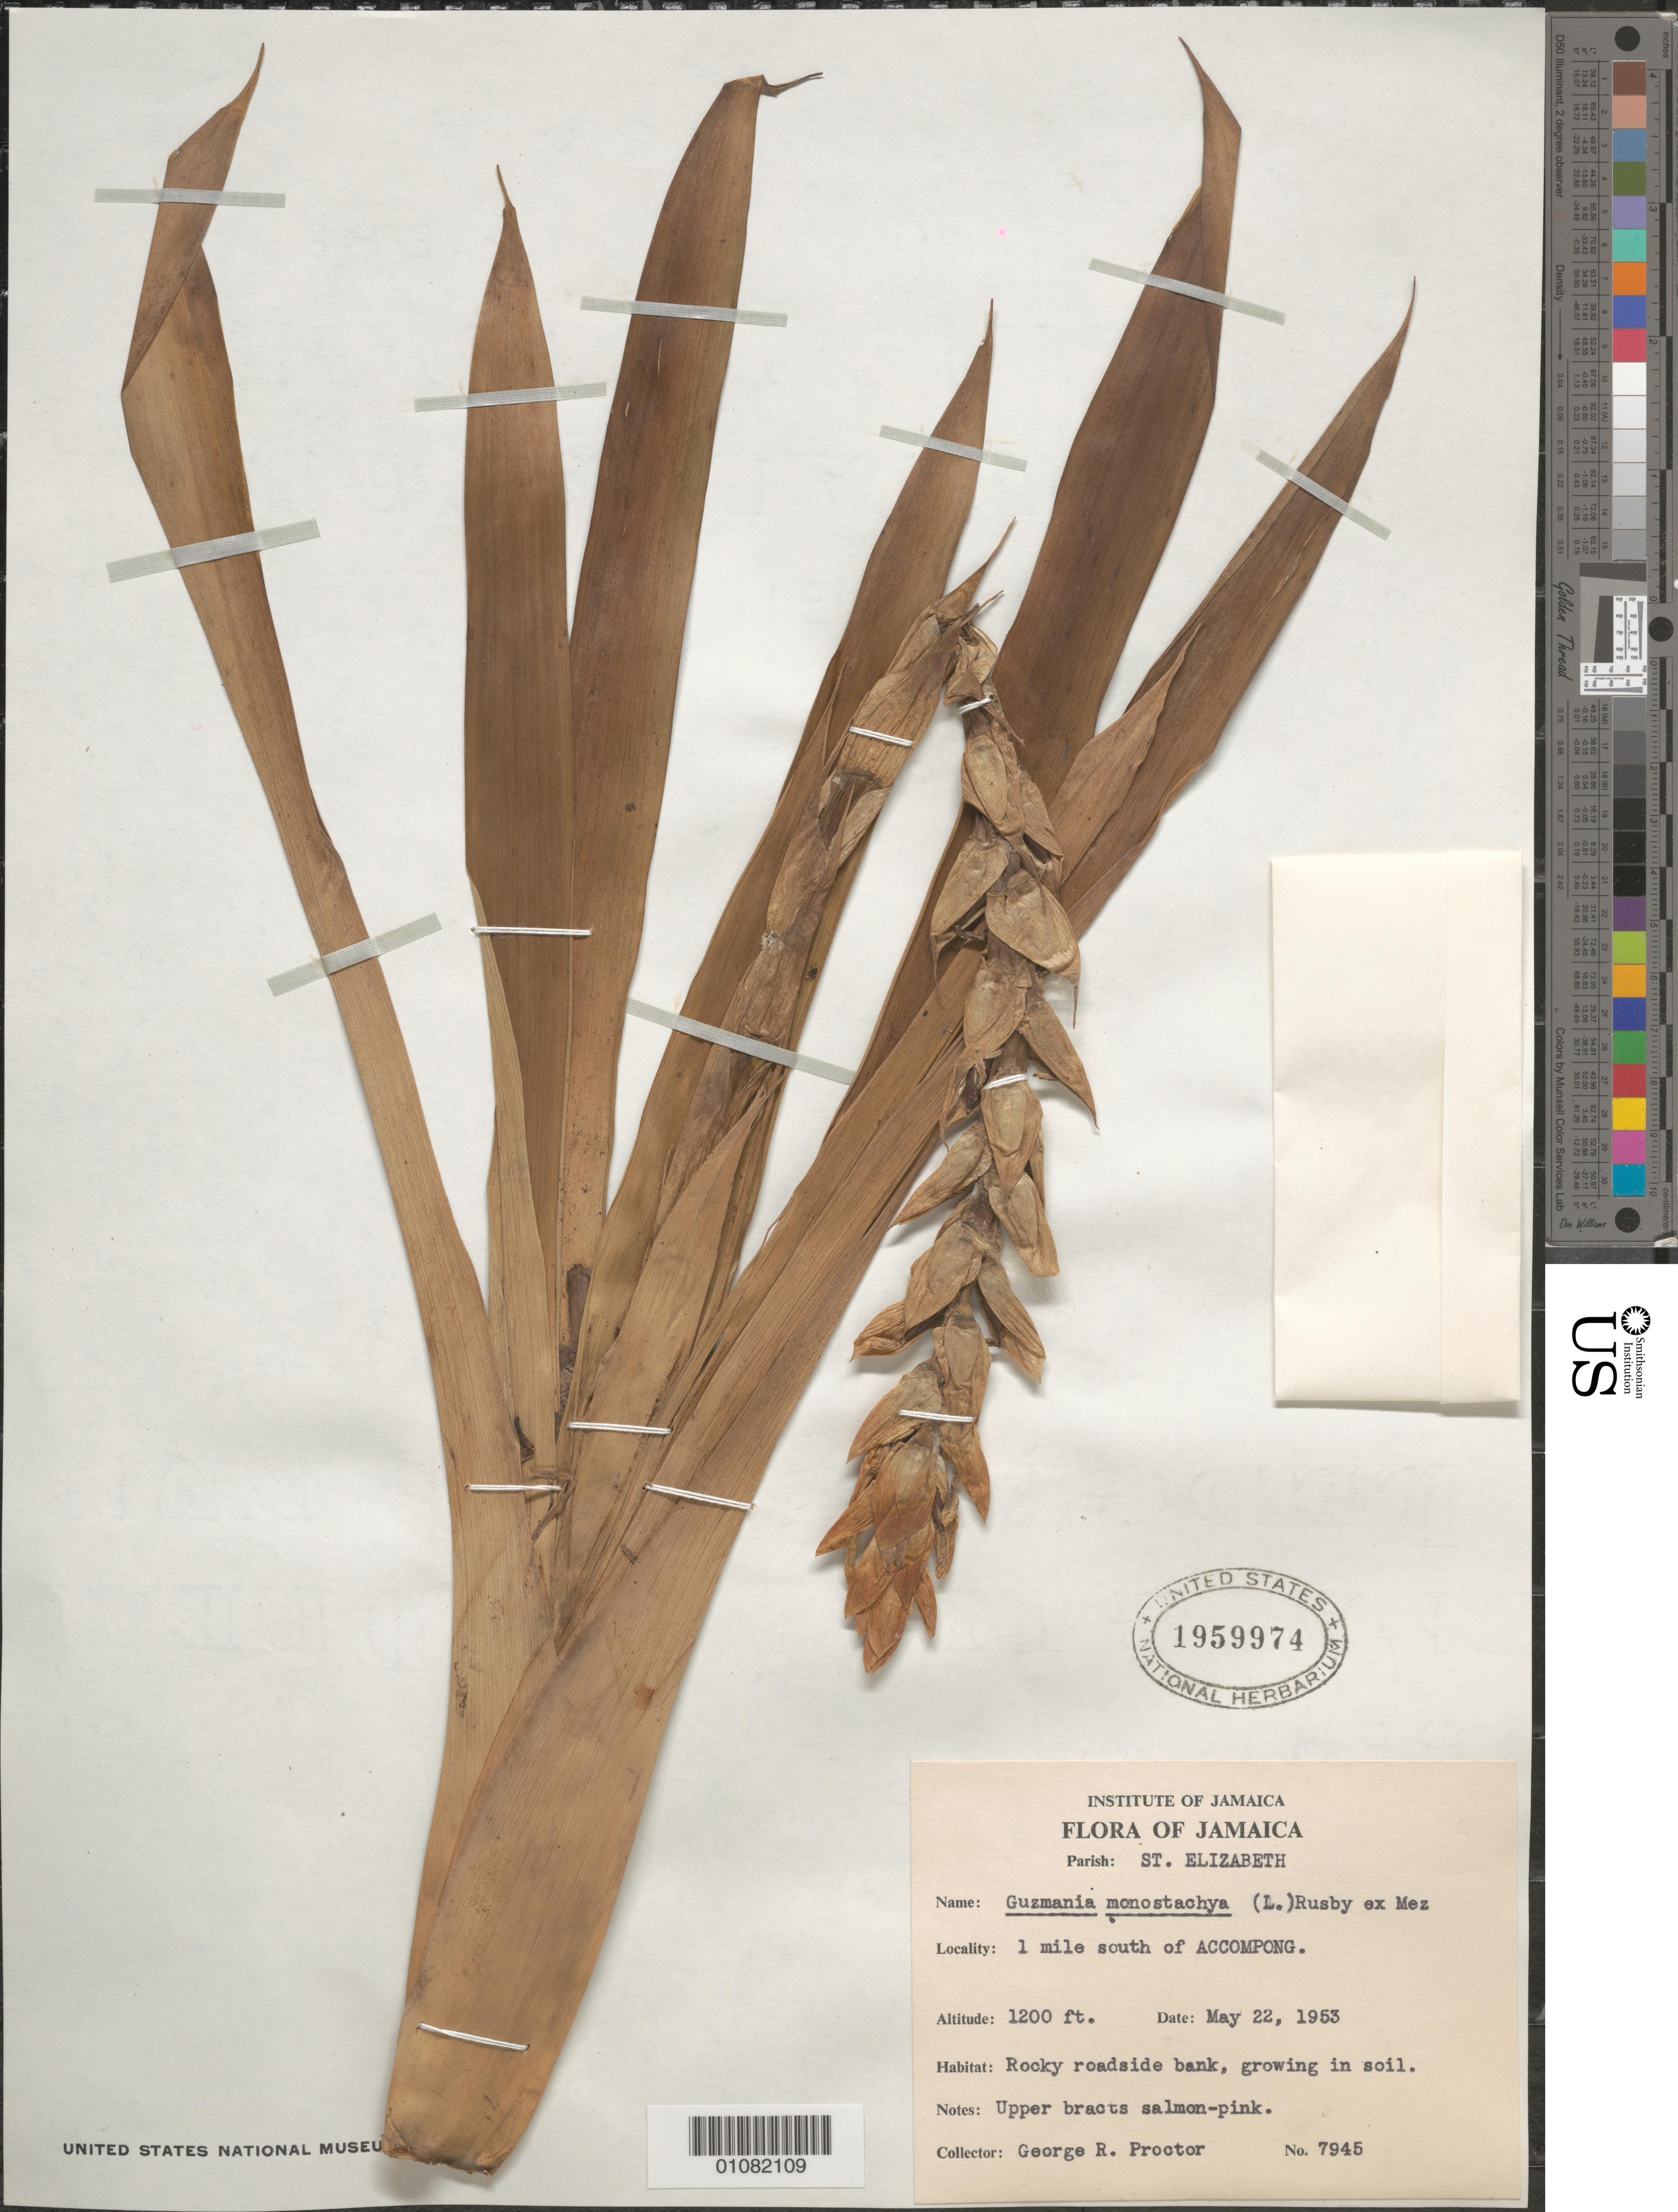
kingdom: Plantae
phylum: Tracheophyta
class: Liliopsida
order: Poales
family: Bromeliaceae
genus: Guzmania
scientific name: Guzmania monostachia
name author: (L.) Rusby ex Mez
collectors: G. R. Proctor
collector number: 7945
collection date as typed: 22 May 1953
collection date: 1953-05-22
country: Jamaica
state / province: Saint Elizabeth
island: Jamaica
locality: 1 mile S of Accompong.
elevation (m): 366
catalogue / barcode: US 1959974